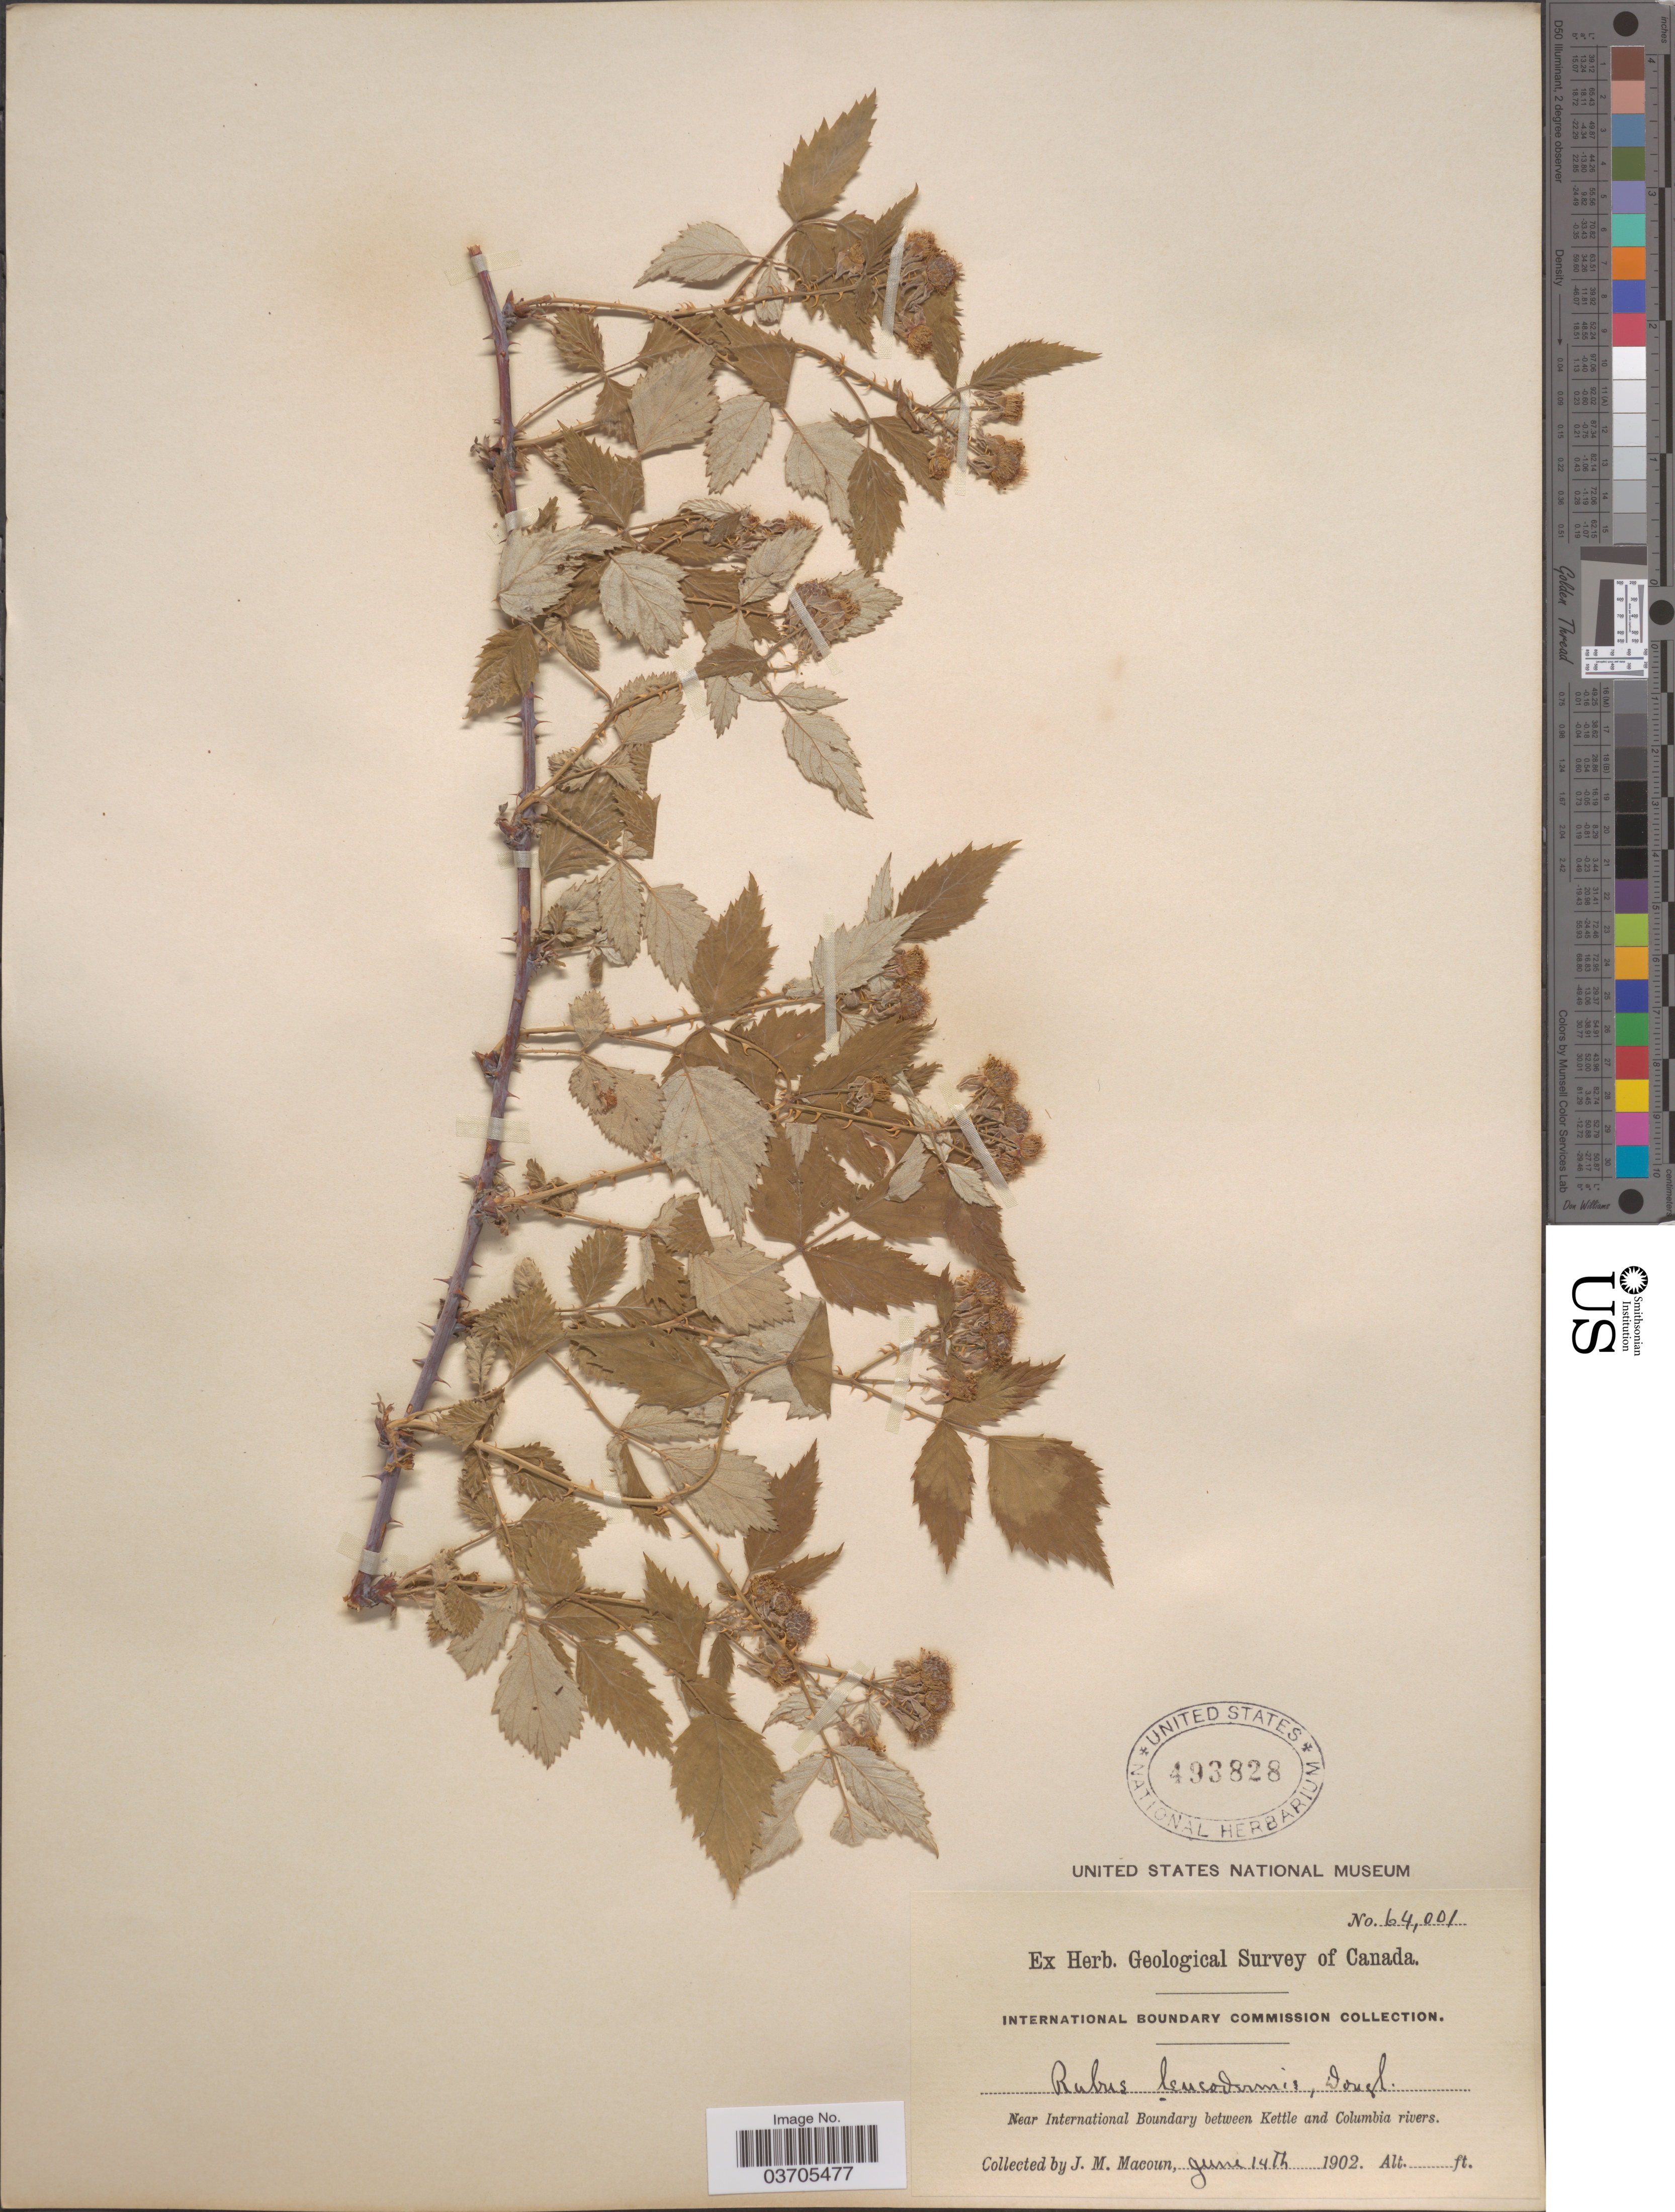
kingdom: Plantae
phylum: Tracheophyta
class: Magnoliopsida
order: Rosales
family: Rosaceae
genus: Rubus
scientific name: Rubus leucodermis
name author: Douglas ex Torr. & A. Gray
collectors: J. M. Macoun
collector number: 64001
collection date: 1902-06-14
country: Canada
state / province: British Columbia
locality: Near International Boundary between Kettle and Columbia rivers.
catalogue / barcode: US 493828